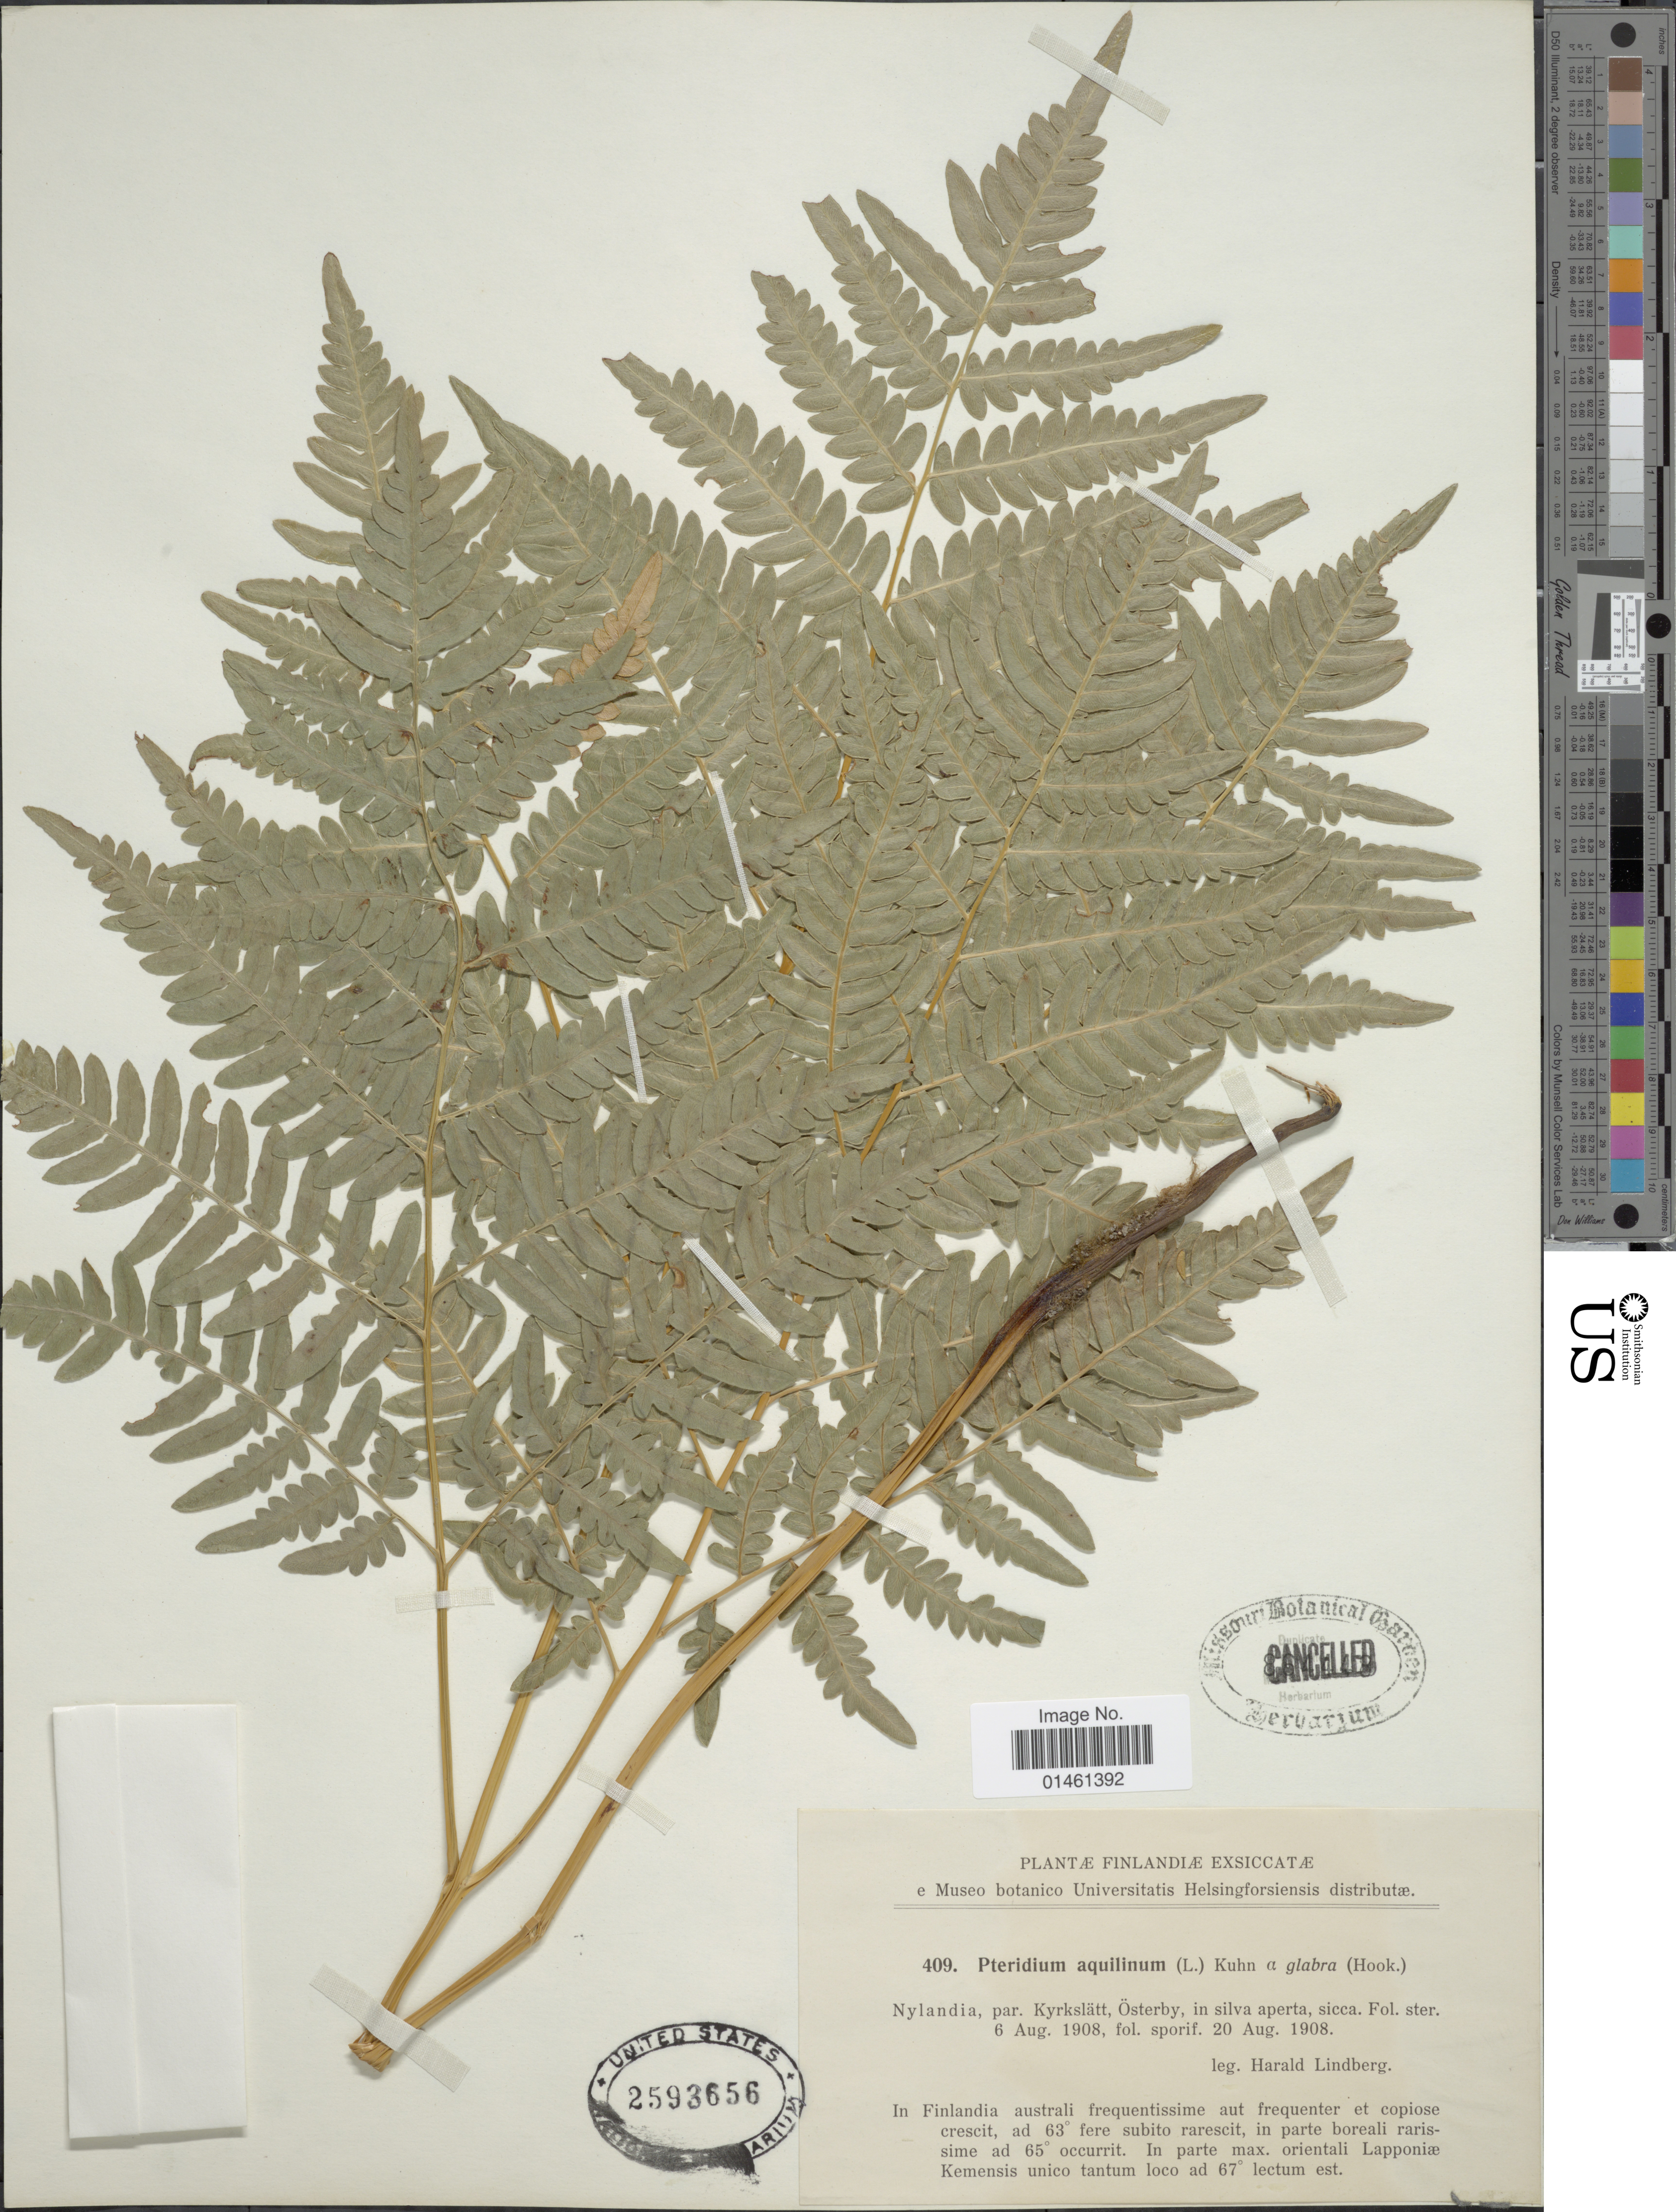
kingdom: Plantae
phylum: Tracheophyta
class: Polypodiopsida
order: Polypodiales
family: Dennstaedtiaceae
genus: Pteridium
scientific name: Pteridium aquilinum var. typicum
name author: R.M. Tryon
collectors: H. Lindberg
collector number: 409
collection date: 1908-08-06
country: Finland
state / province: Itä-Uusimaa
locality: Nylandia, par. Kurkslätt, Osterby, in slyva aperta, sicca, Fol. Ster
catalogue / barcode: US 2593656